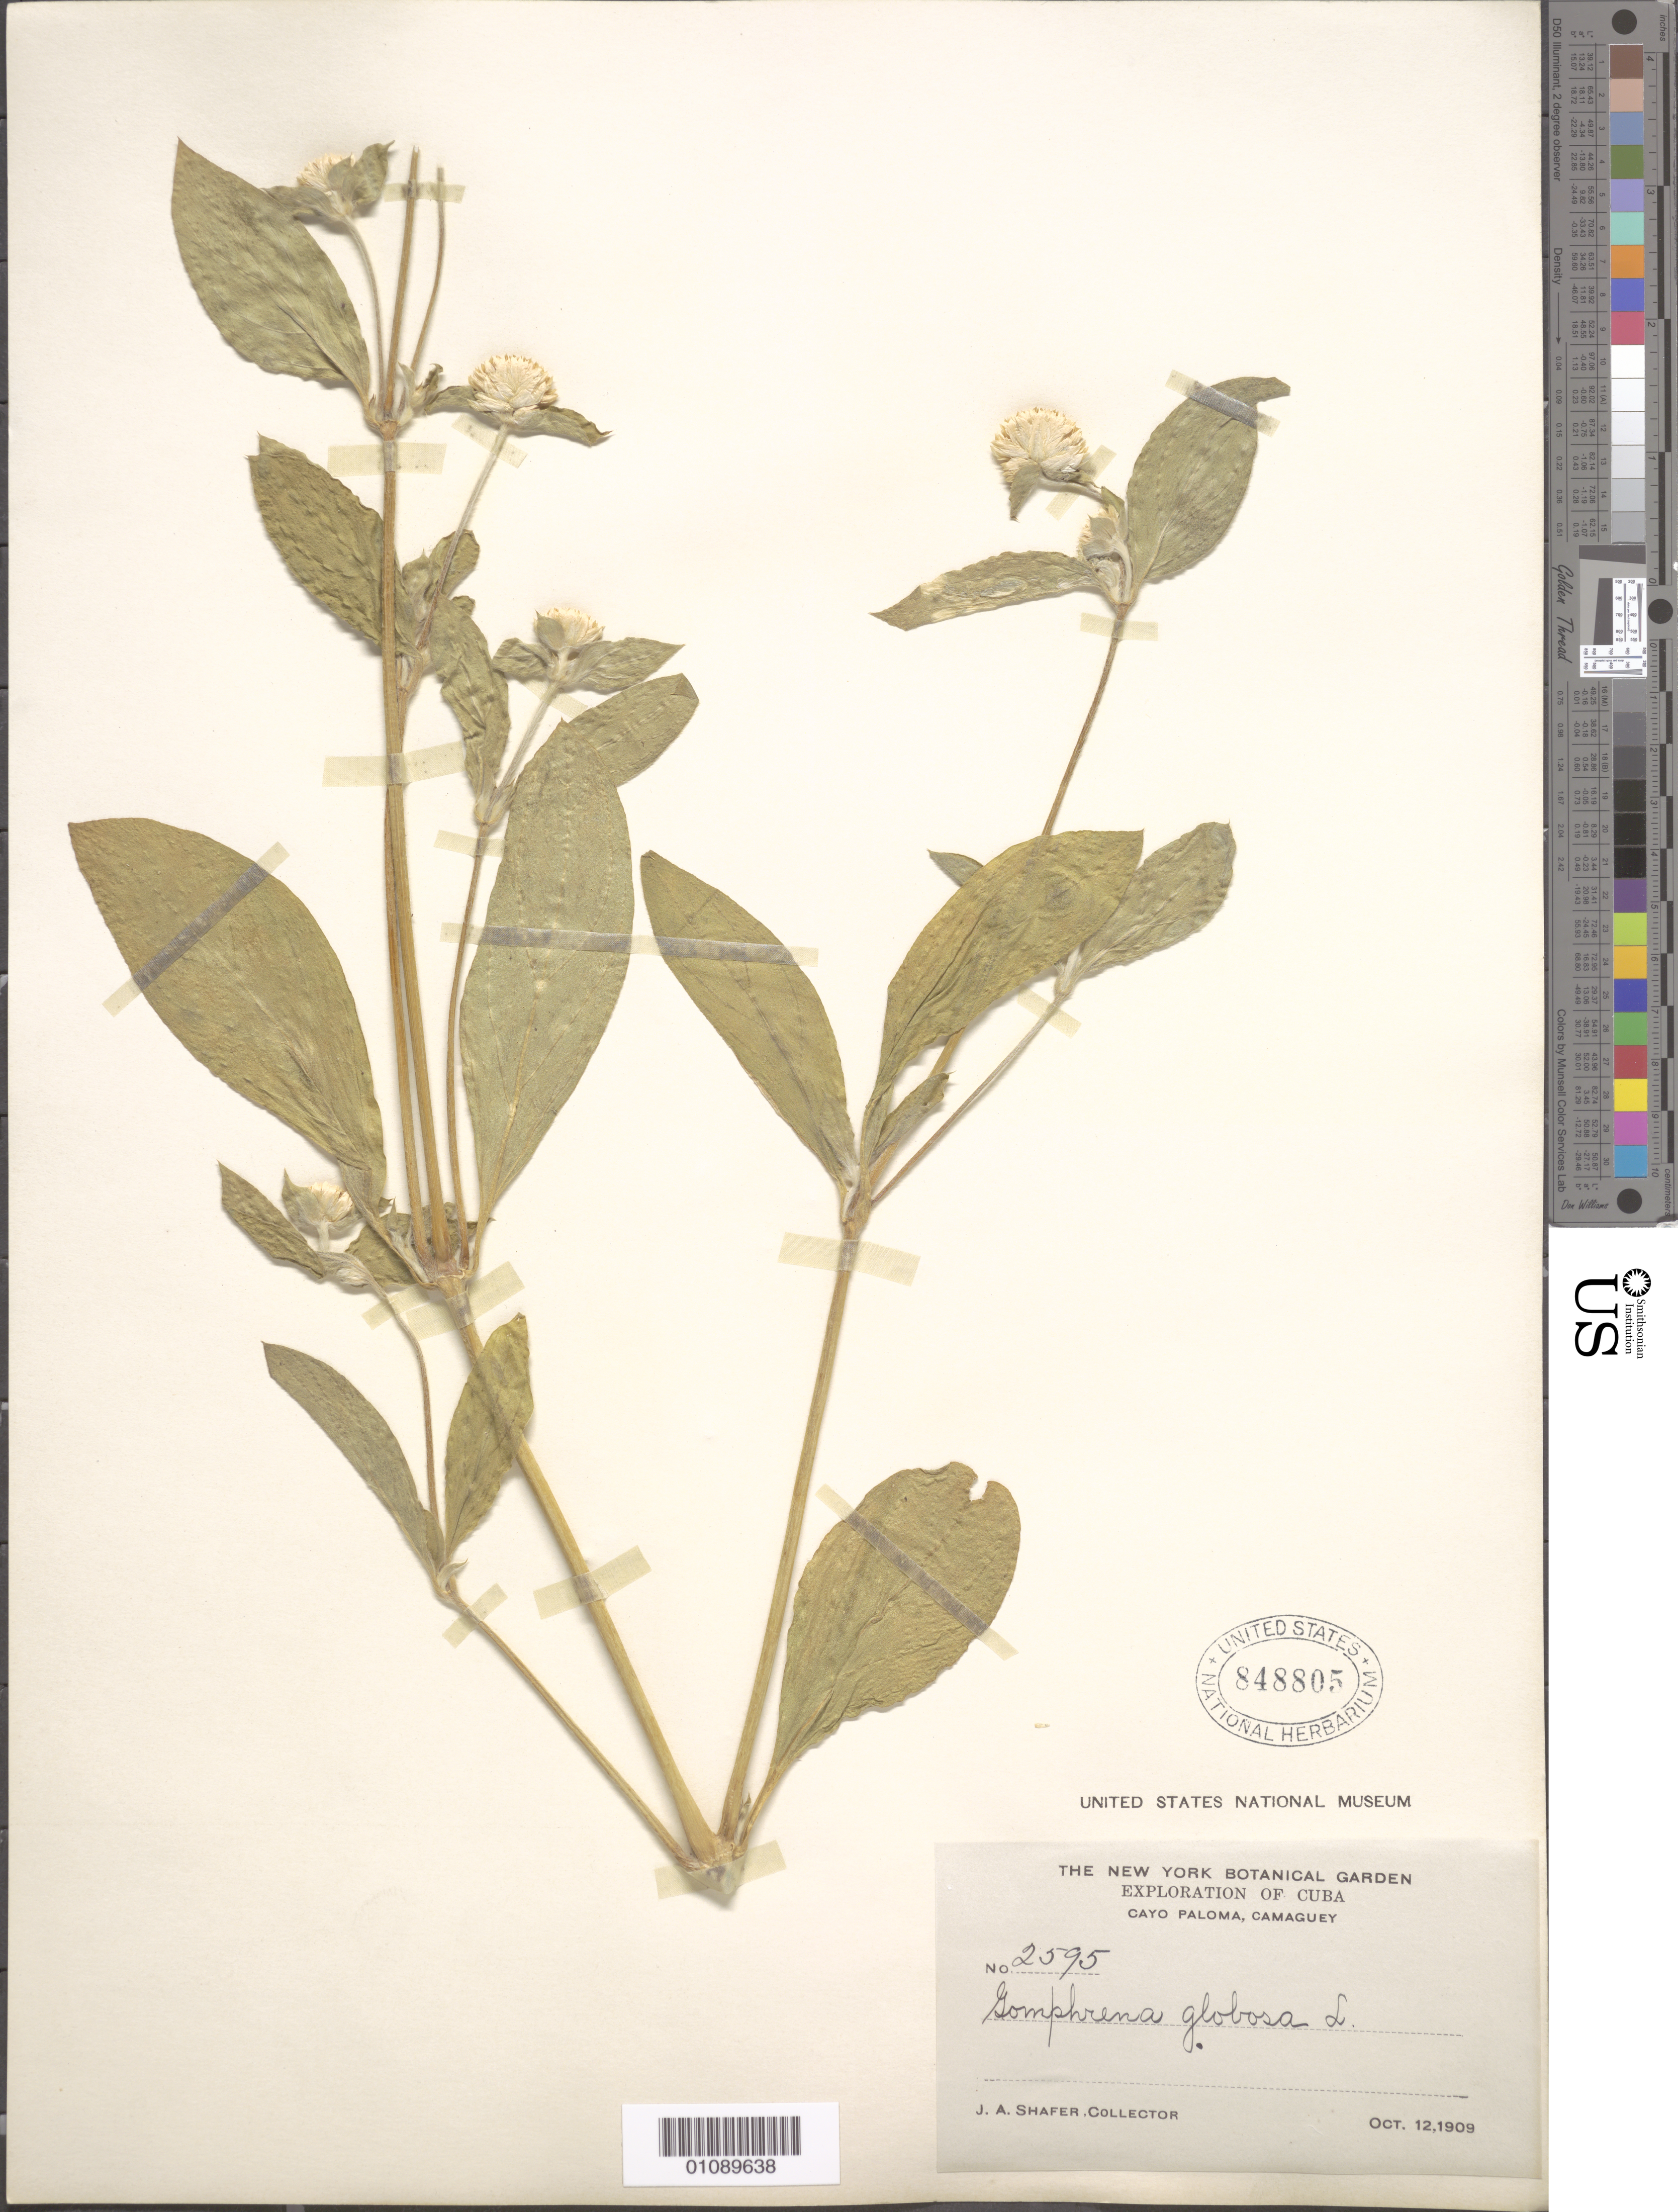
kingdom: Plantae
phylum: Tracheophyta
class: Magnoliopsida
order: Caryophyllales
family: Amaranthaceae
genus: Gomphrena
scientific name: Gomphrena globosa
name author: L.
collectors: J. A. Shafer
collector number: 2595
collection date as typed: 12 Oct 1909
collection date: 1909-10-12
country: Cuba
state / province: Camagüey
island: Cuba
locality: Cayo Paloma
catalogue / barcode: US 848805